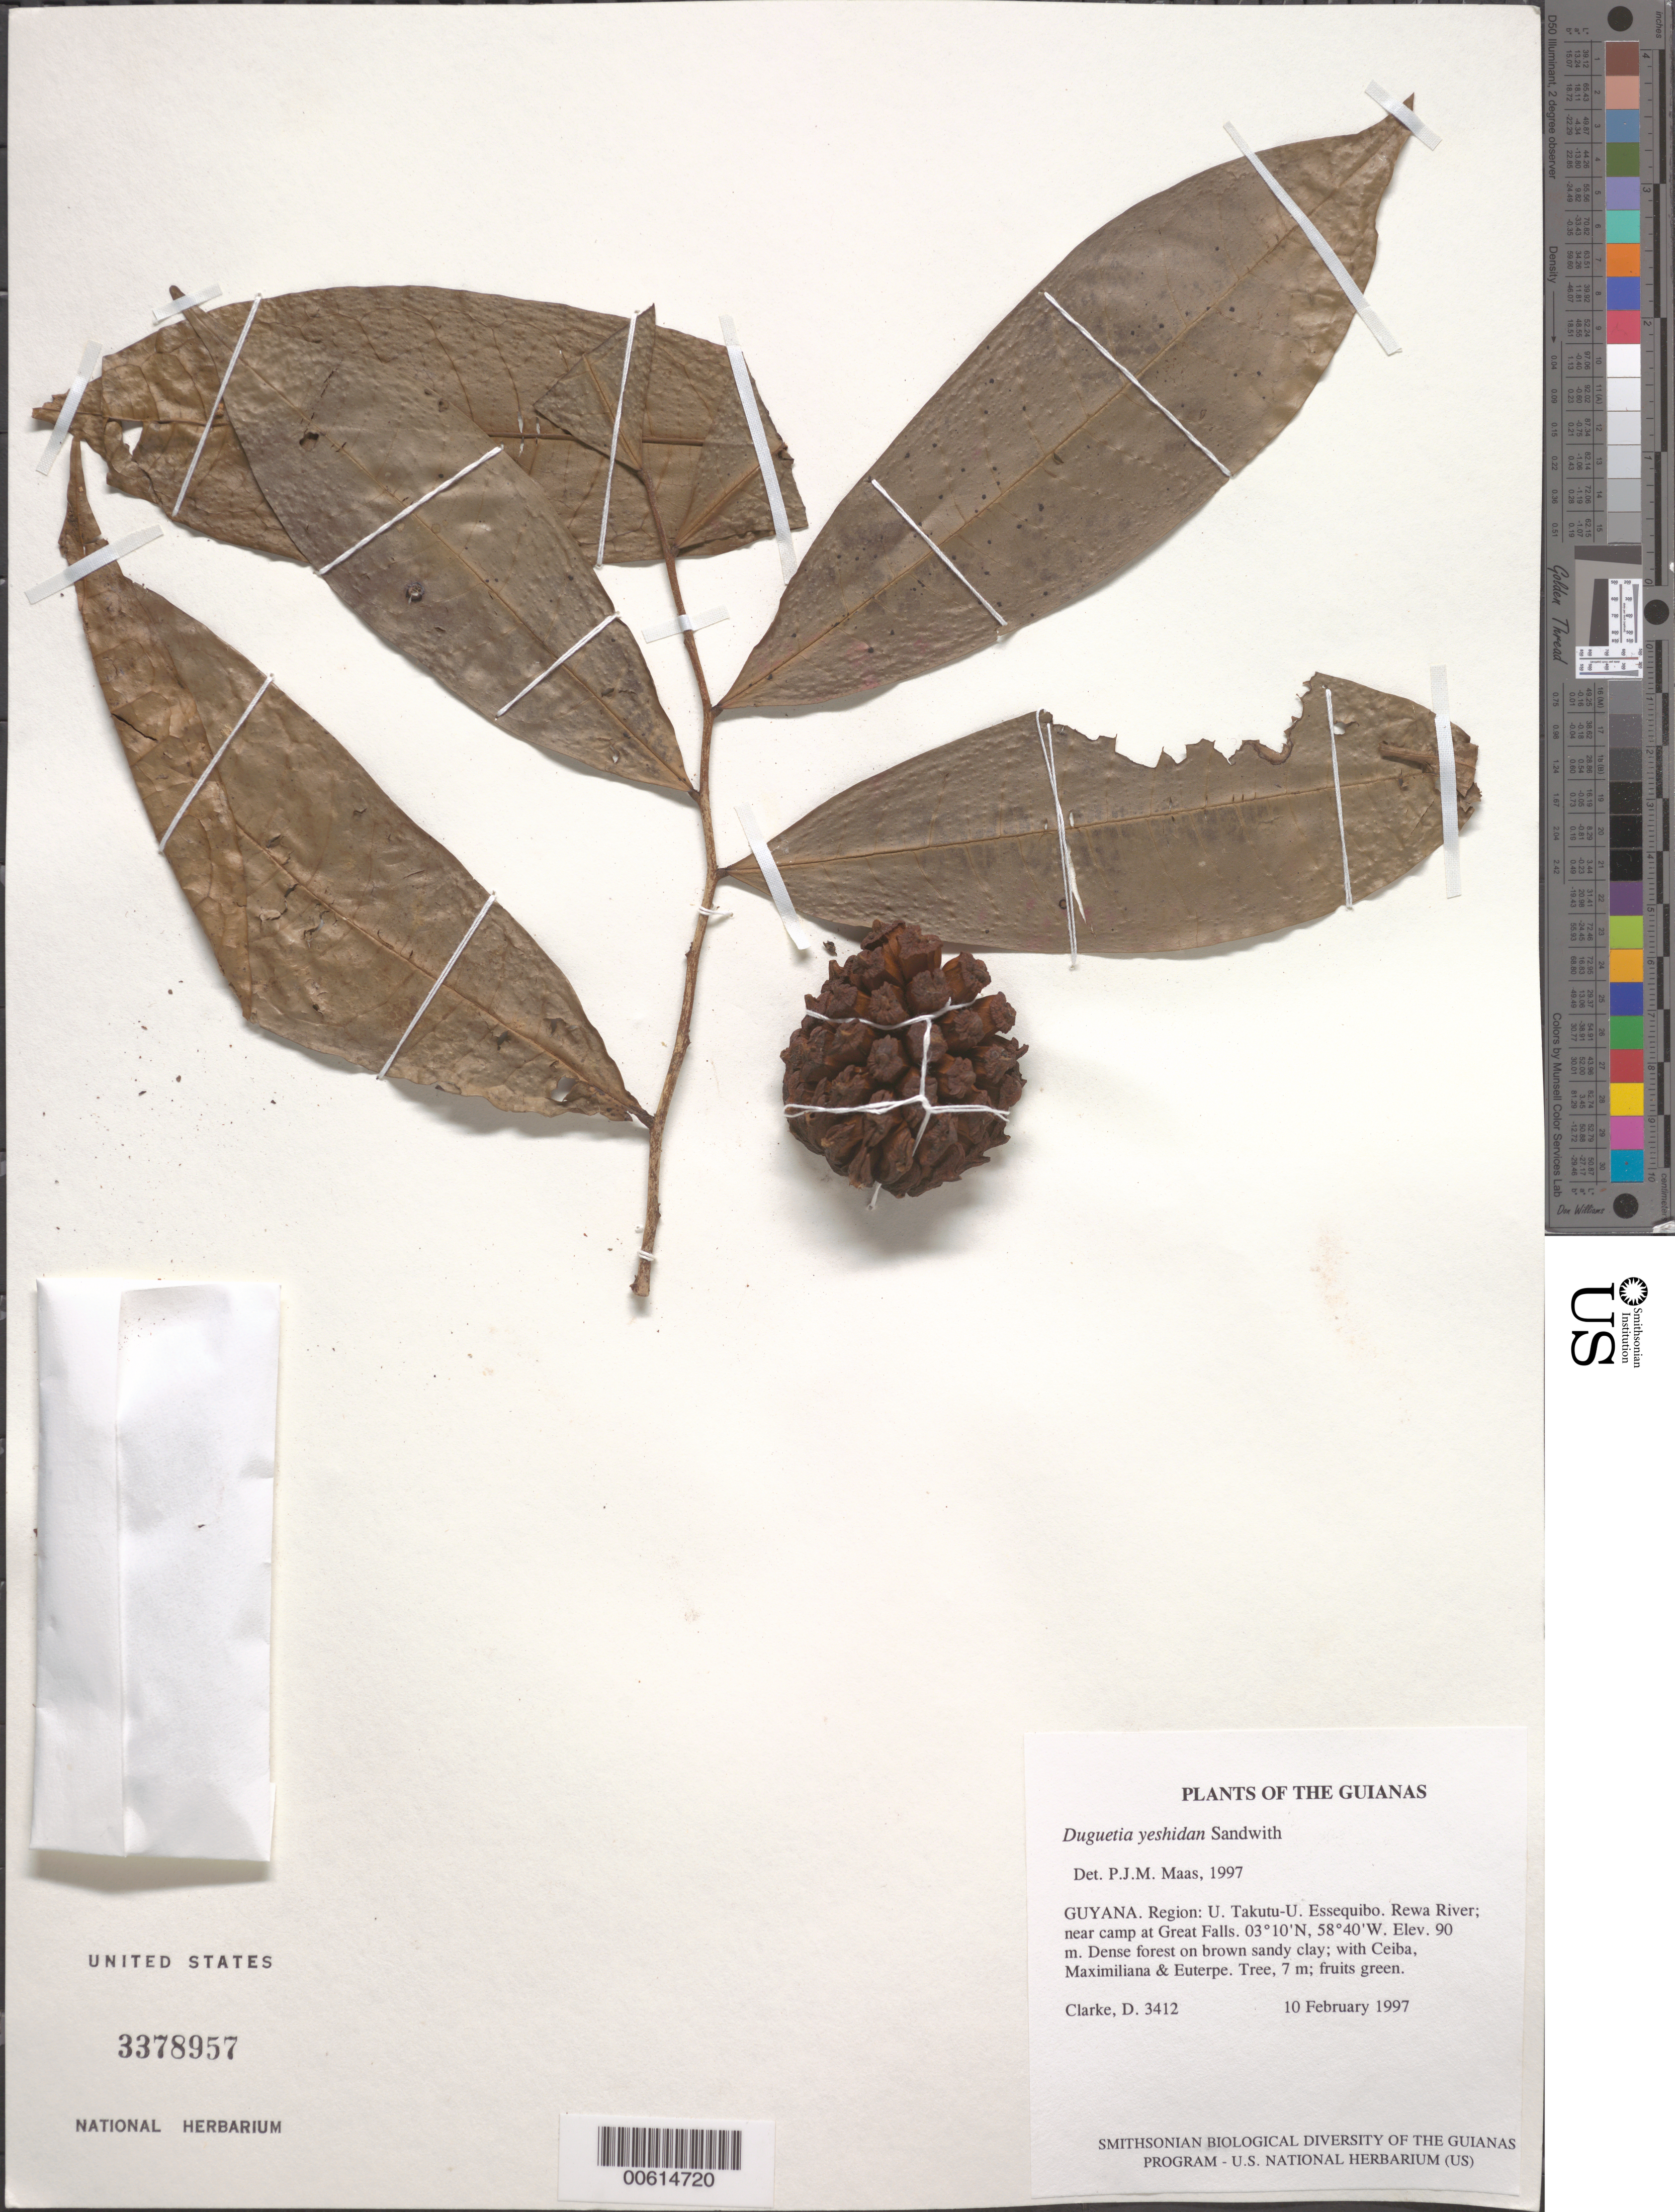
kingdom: Plantae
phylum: Tracheophyta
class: Magnoliopsida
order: Magnoliales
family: Annonaceae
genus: Duguetia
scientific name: Duguetia yeshidan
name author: Sandwith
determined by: Maas, Paul J. M.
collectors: H. D. Clarke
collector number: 3412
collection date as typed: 10 February 1997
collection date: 1997-02-10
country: Guyana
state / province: U. Takutu-U. Essequibo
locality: Rewa River; near camp at Great Falls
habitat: Dense forest on brown sandy clay; with Ceiba, Maximiliana & Euterpe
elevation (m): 90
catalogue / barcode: US 3378957